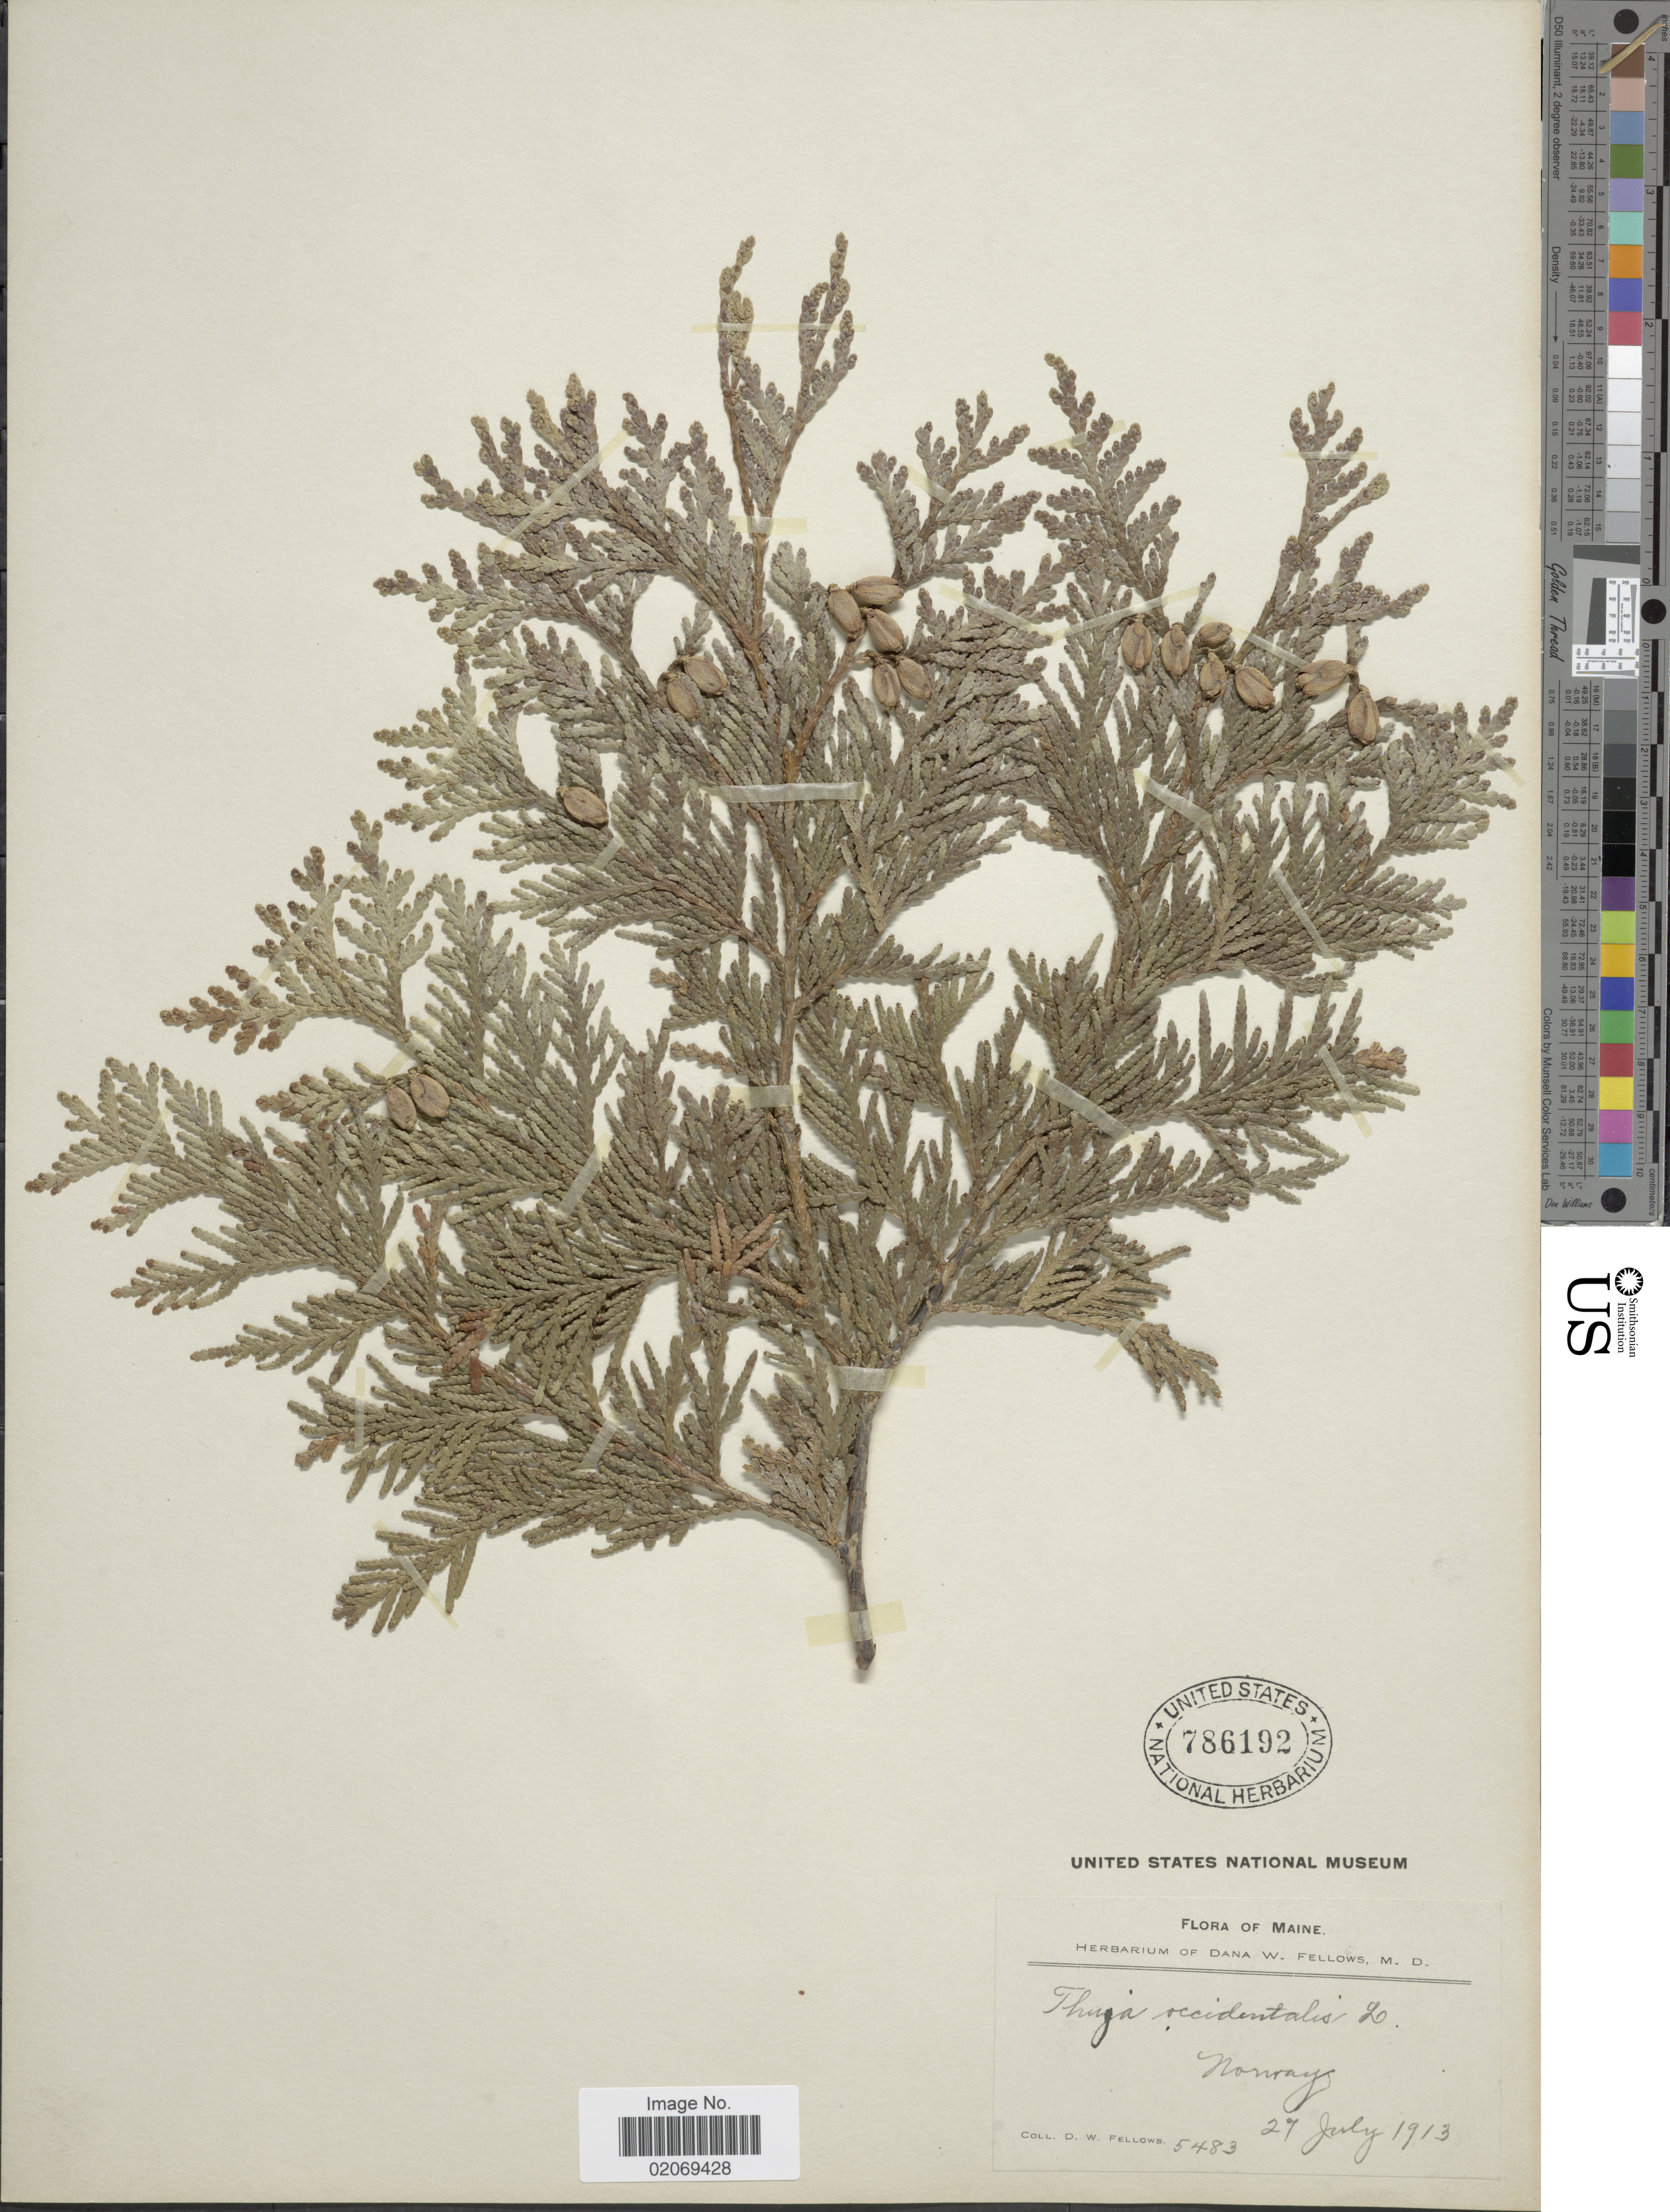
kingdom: Plantae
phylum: Tracheophyta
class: Pinopsida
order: Pinales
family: Cupressaceae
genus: Thuja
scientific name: Thuja occidentalis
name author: L.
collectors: D. W. Fellows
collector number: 5483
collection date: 1913-07-27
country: United States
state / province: Maine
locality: Norways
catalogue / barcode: US 786192